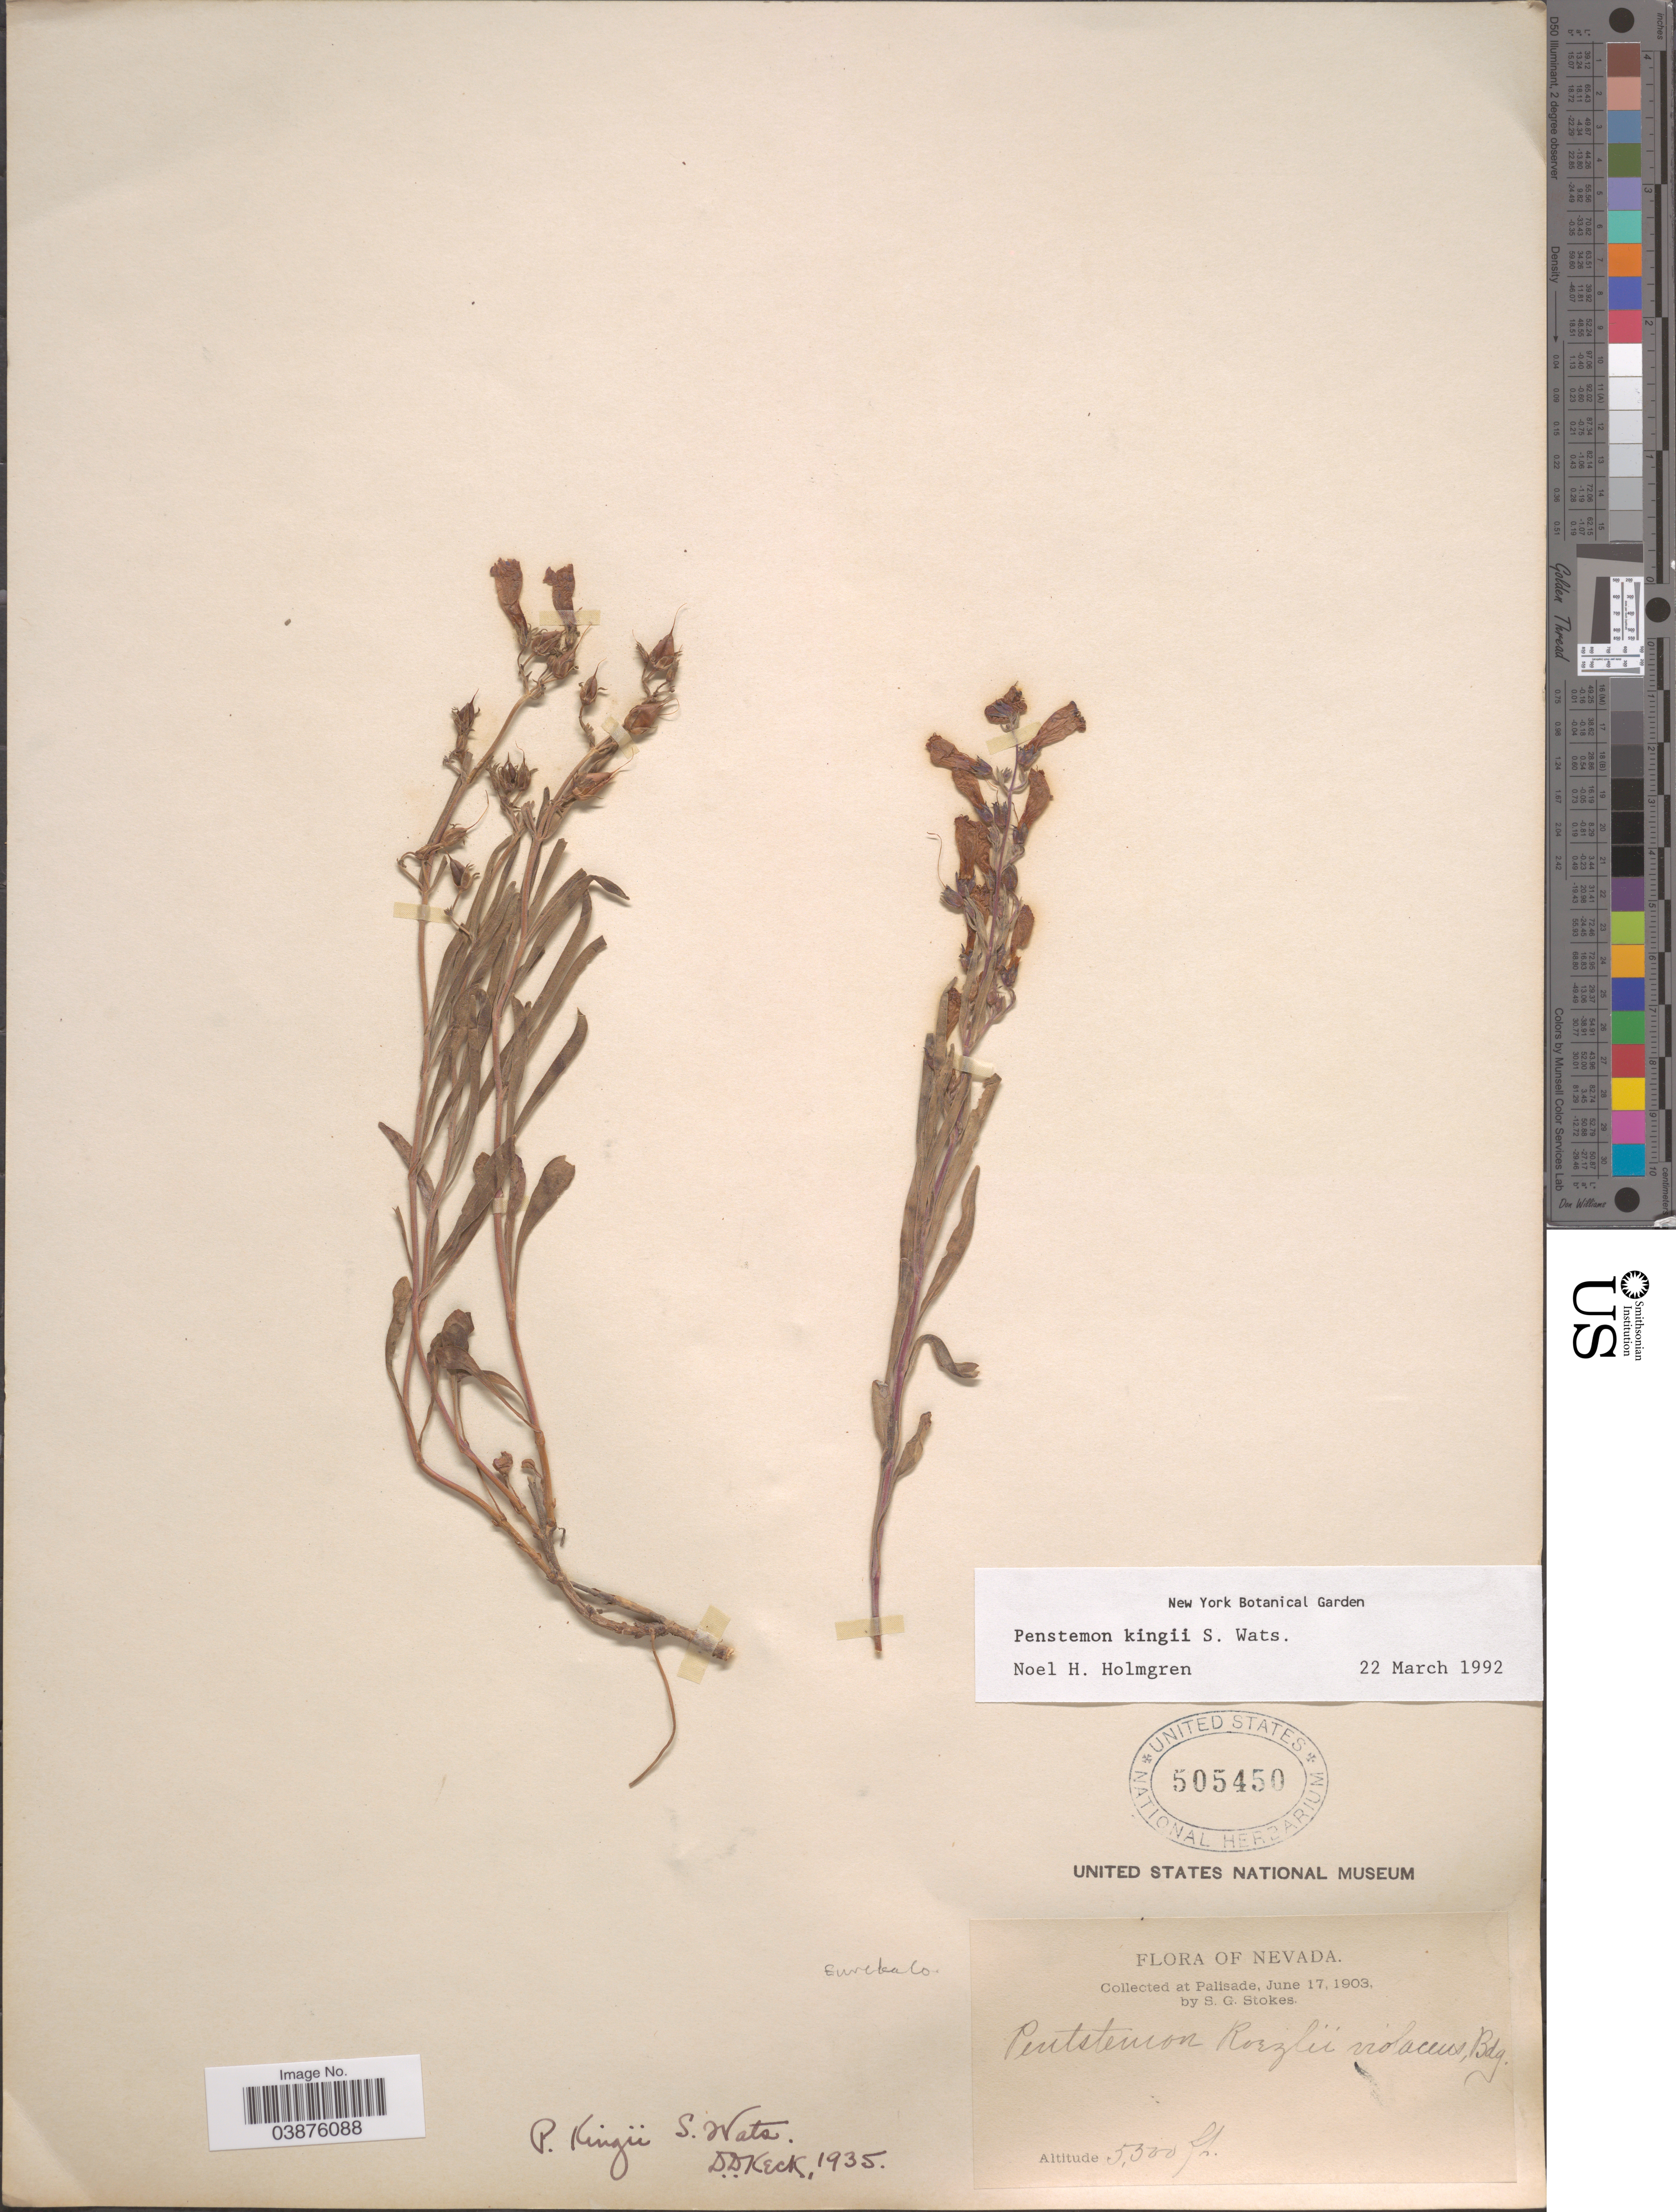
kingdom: Plantae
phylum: Tracheophyta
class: Magnoliopsida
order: Lamiales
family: Plantaginaceae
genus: Penstemon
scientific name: Penstemon kingii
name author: S. Watson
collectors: S. G. Stokes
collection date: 1903-06-17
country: United States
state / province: Nevada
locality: At Palisade. Eureka Co.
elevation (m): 1615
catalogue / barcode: US 505450